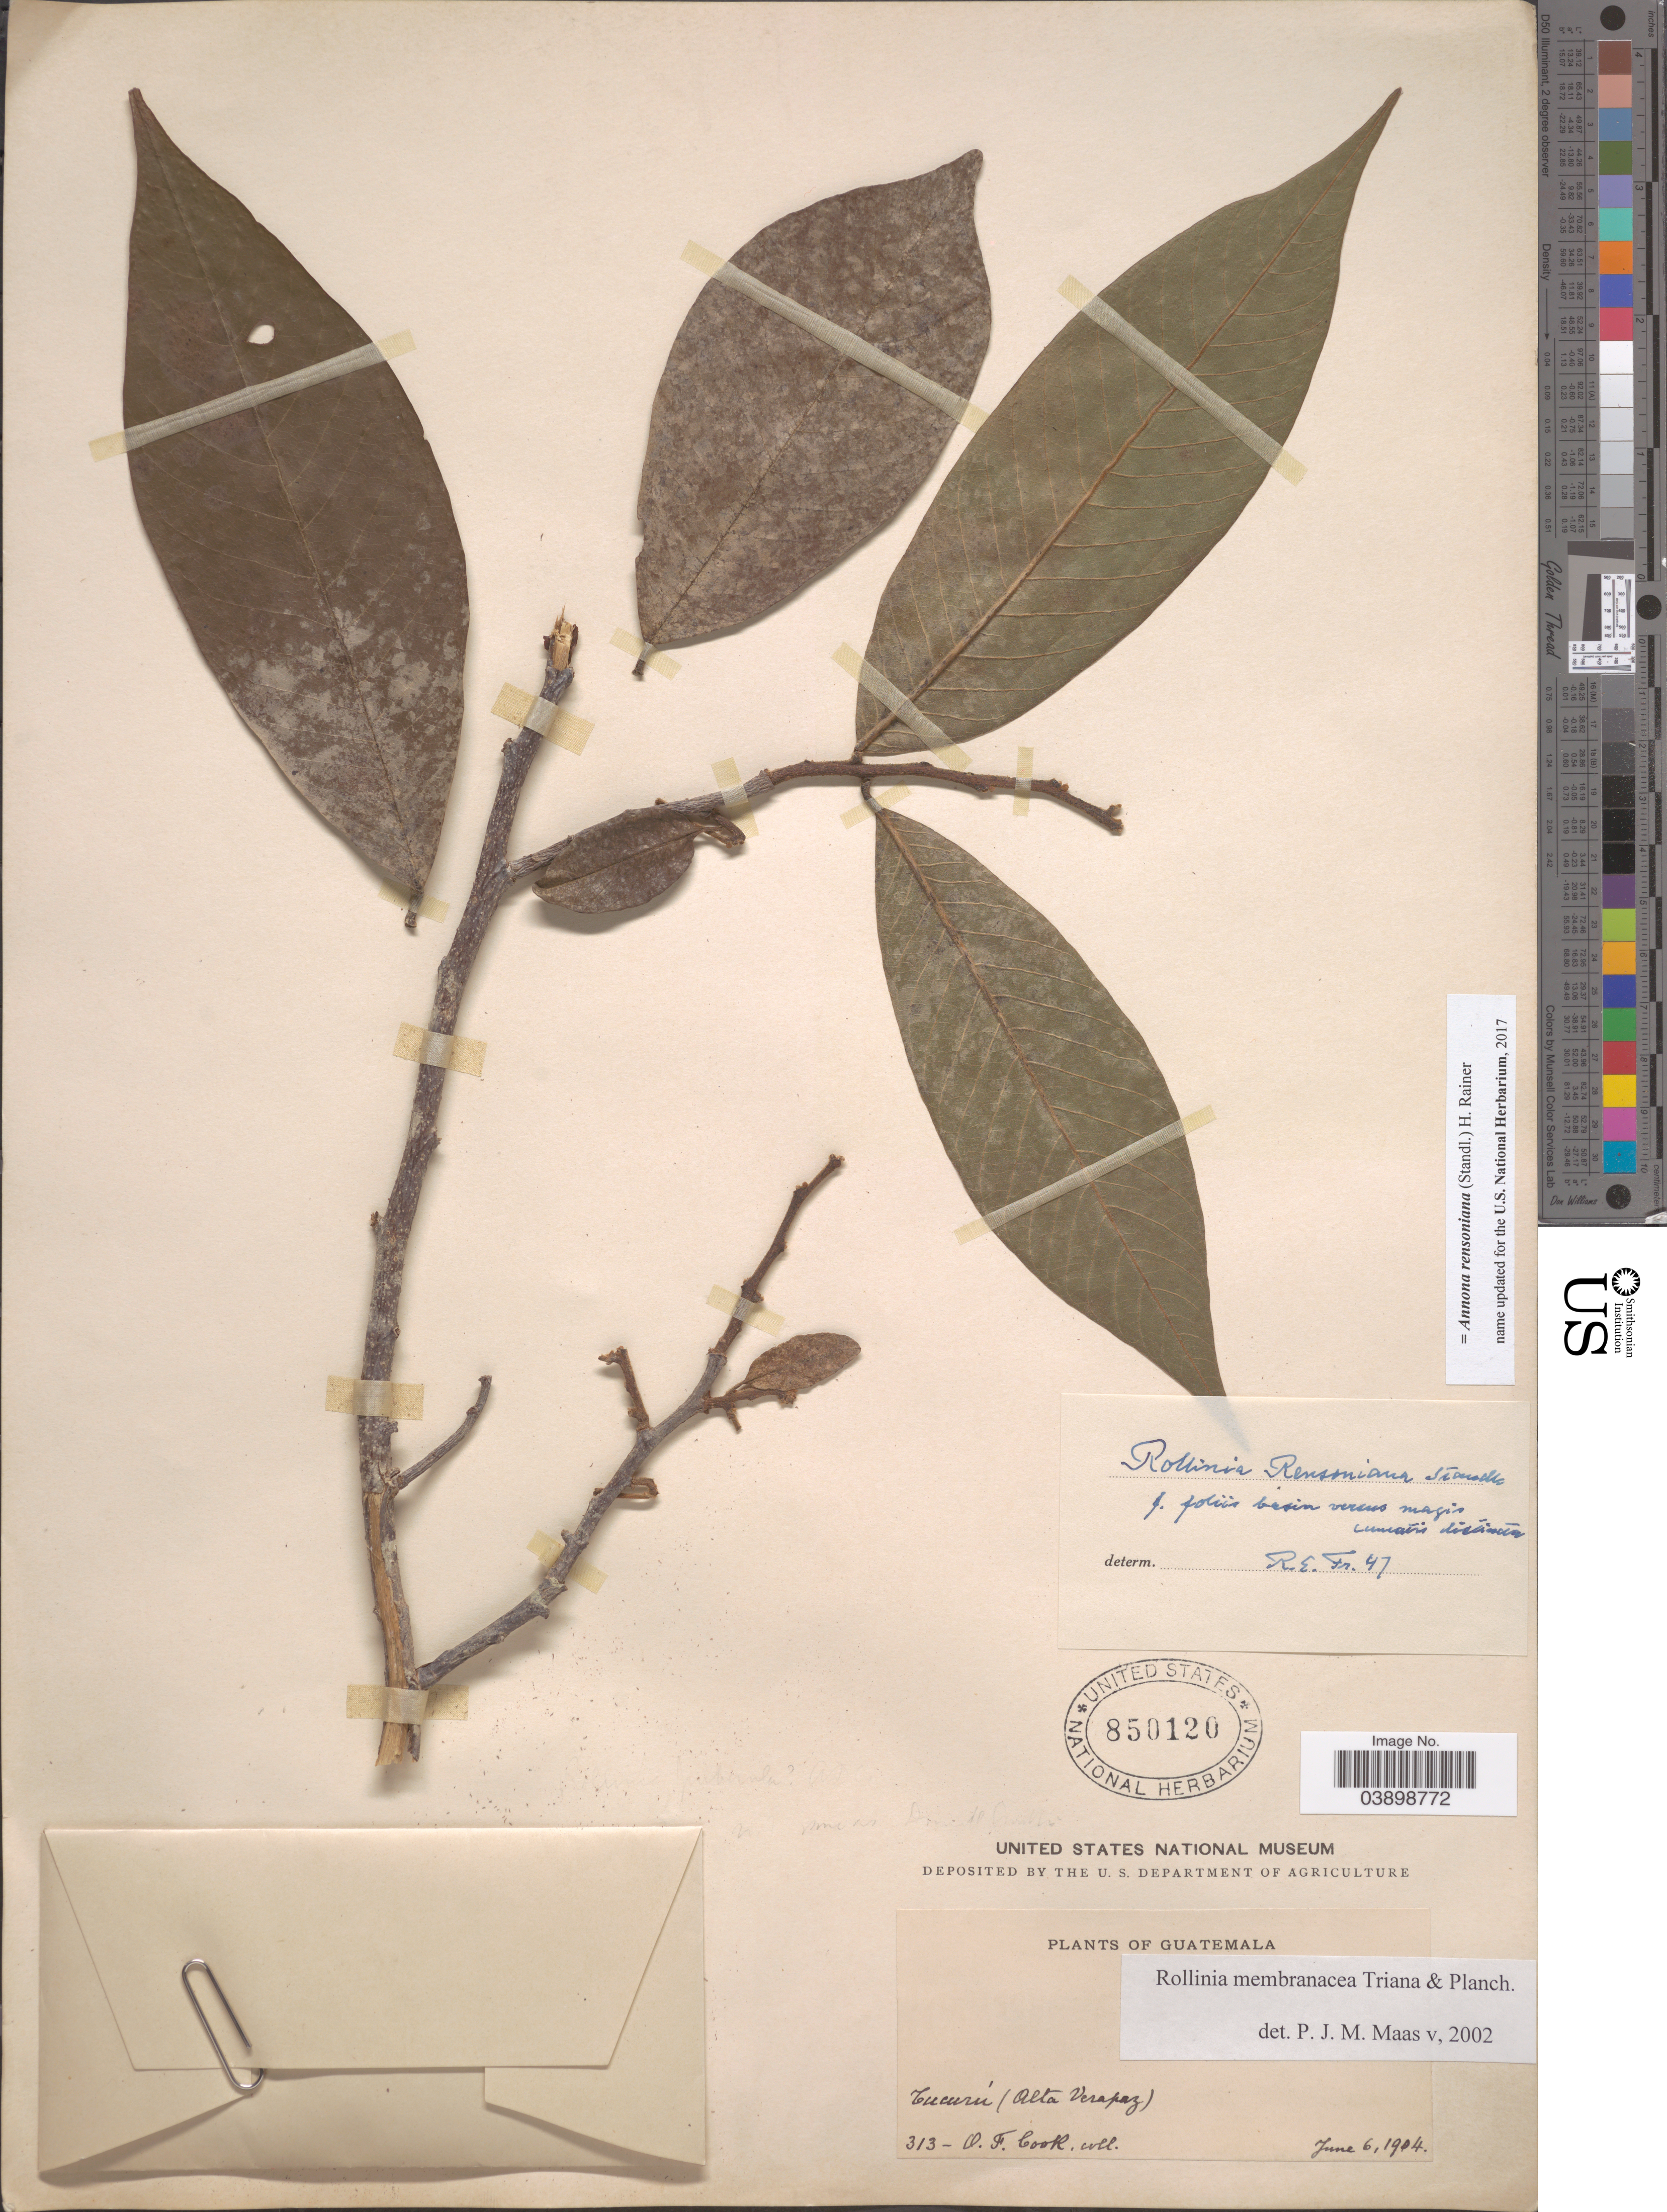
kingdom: Plantae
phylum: Tracheophyta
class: Magnoliopsida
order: Magnoliales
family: Annonaceae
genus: Annona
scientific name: Annona rensoniana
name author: (Standl.) H. Rainer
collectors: O. F. Cook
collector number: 313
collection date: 1904-06-06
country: Guatemala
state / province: Alta Verapaz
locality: Tucurú.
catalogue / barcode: US 850120